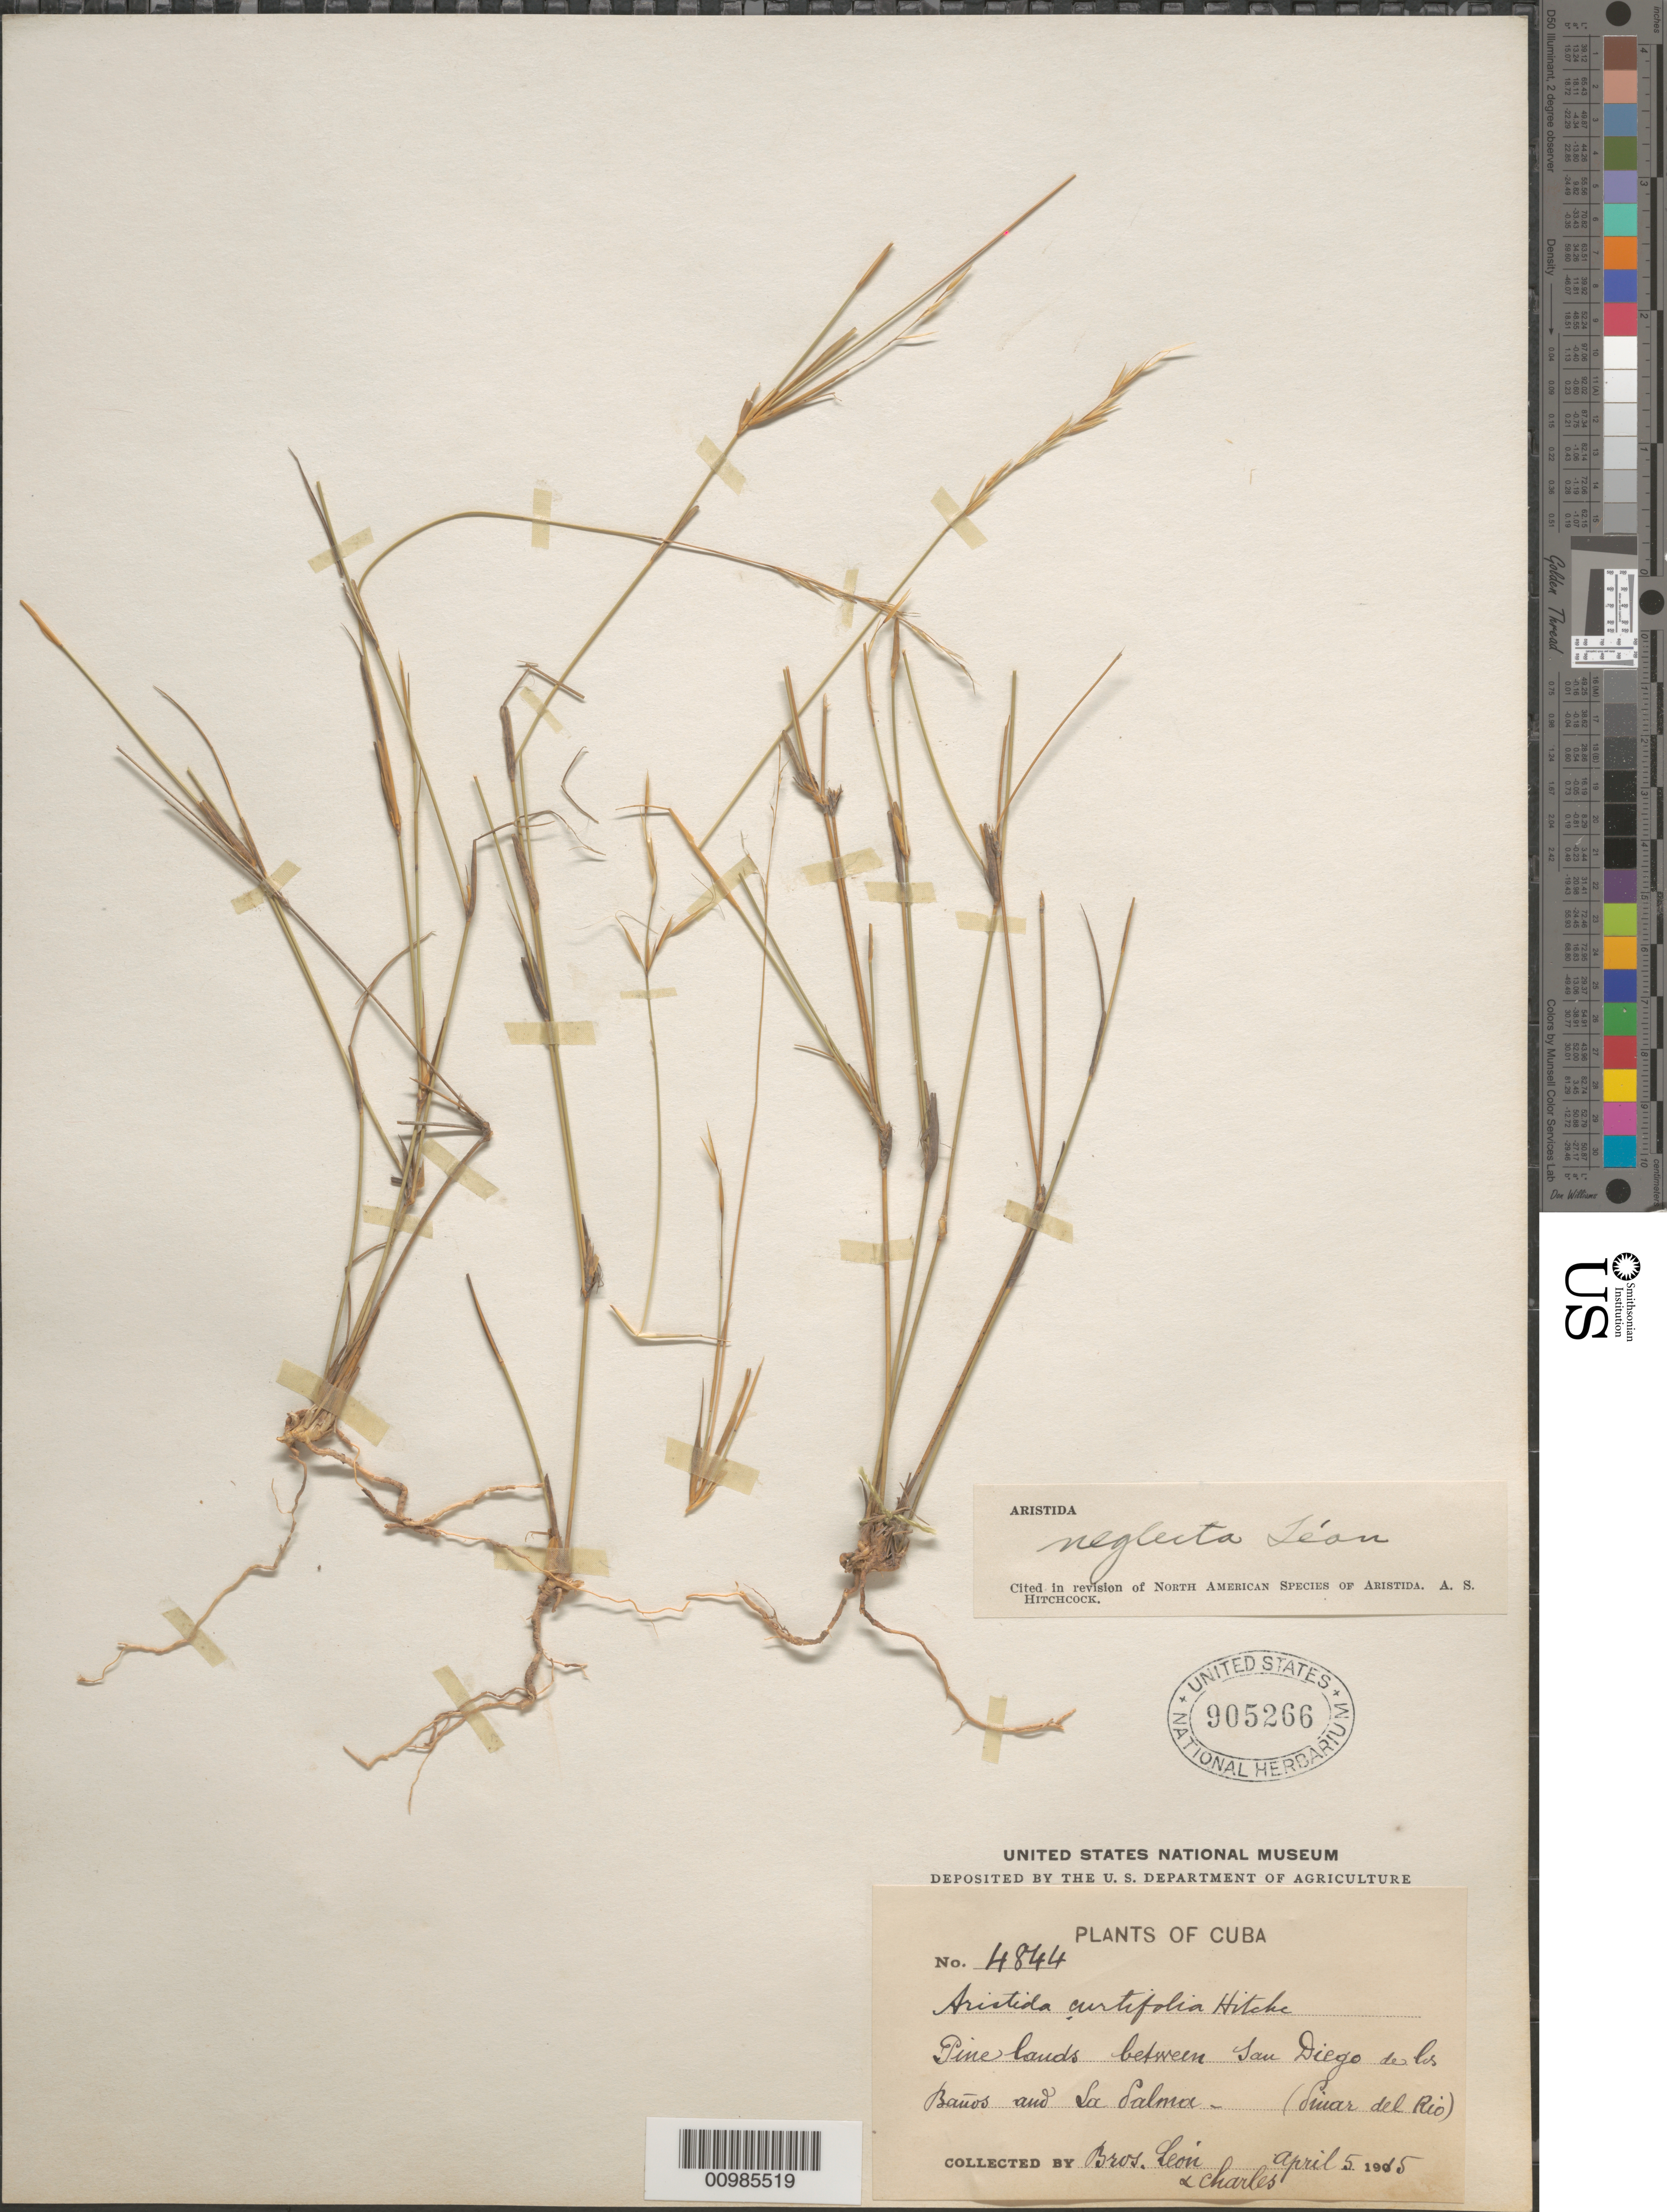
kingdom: Plantae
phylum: Tracheophyta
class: Liliopsida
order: Poales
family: Poaceae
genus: Aristida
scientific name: Aristida neglecta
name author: León ex Hitchc.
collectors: Bro. León & B. Charles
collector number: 4844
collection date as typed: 05 Apr 1915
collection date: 1915-04-05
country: Cuba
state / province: Pinar del Rio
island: Cuba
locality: near San Diego de los Banos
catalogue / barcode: US 905266